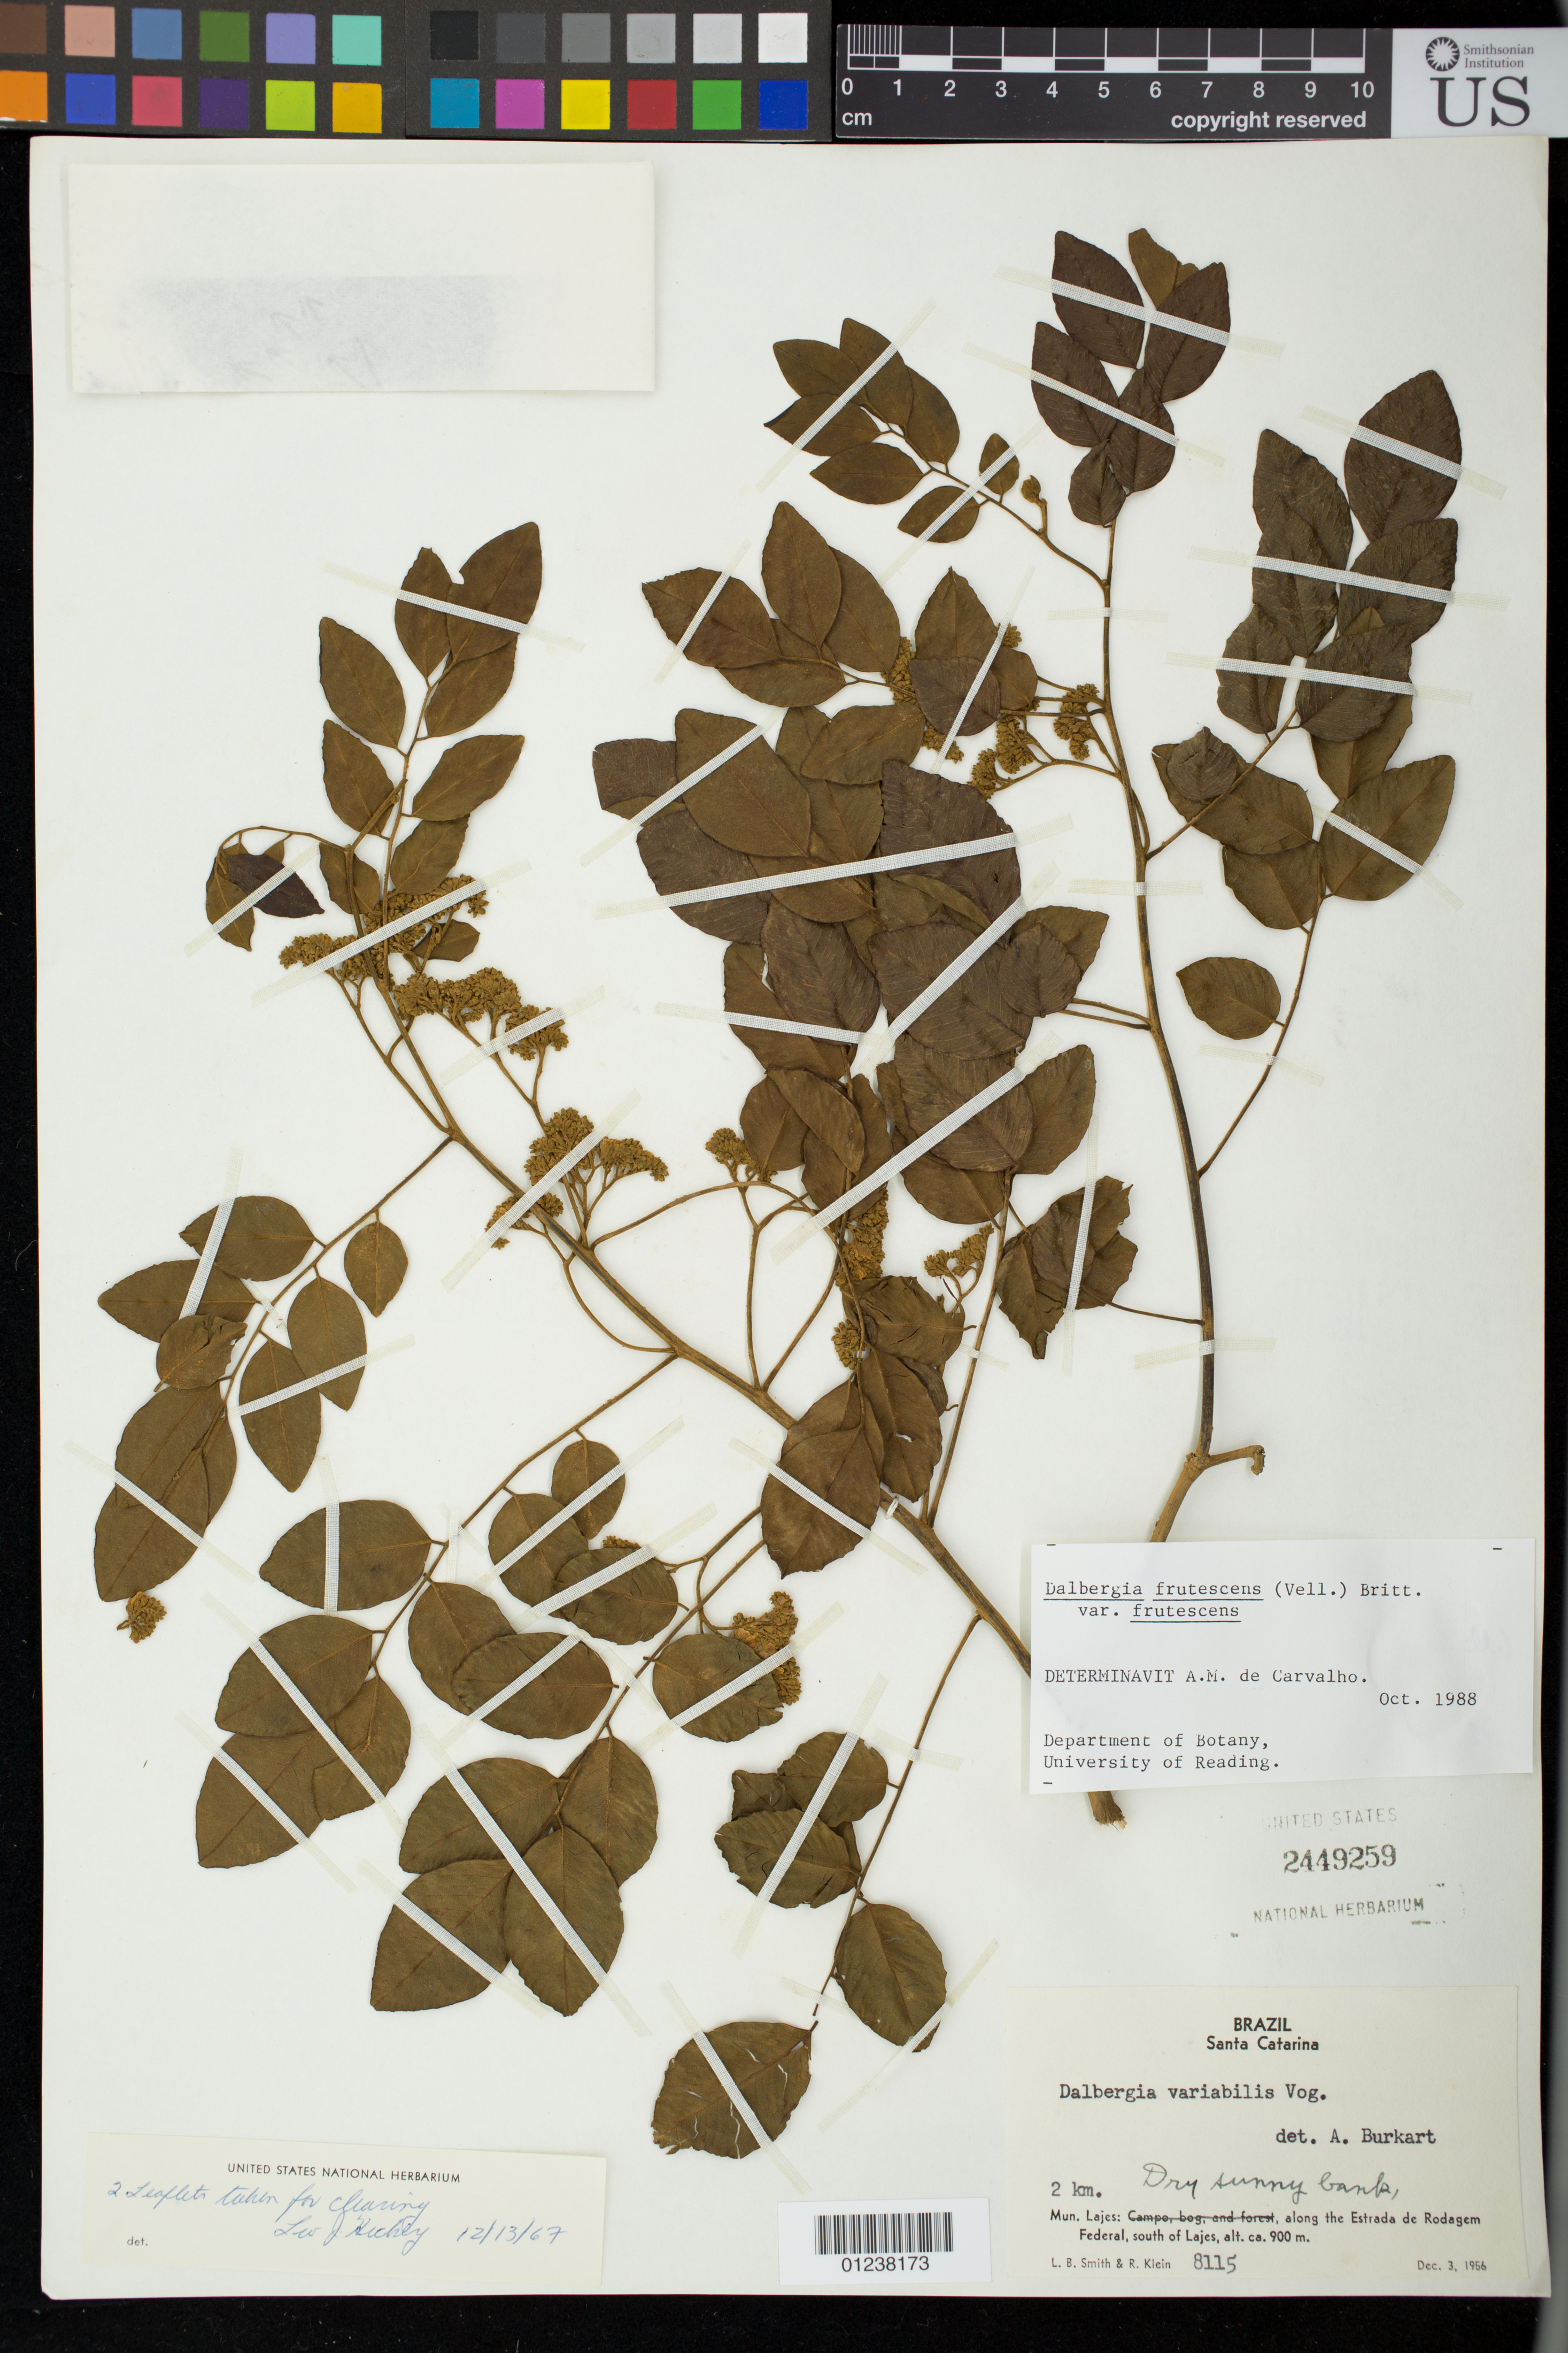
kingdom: Plantae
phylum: Tracheophyta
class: Magnoliopsida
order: Fabales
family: Fabaceae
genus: Dalbergia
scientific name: Dalbergia frutescens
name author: (Vell.) Britton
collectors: L. Smith & R. M. Klein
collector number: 8115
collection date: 1956-12-03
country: Brazil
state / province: Santa Catarina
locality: Mun. Lajes: along the Estrada de Rodagem Federal, south of Lajes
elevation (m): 900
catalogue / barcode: US 2449259